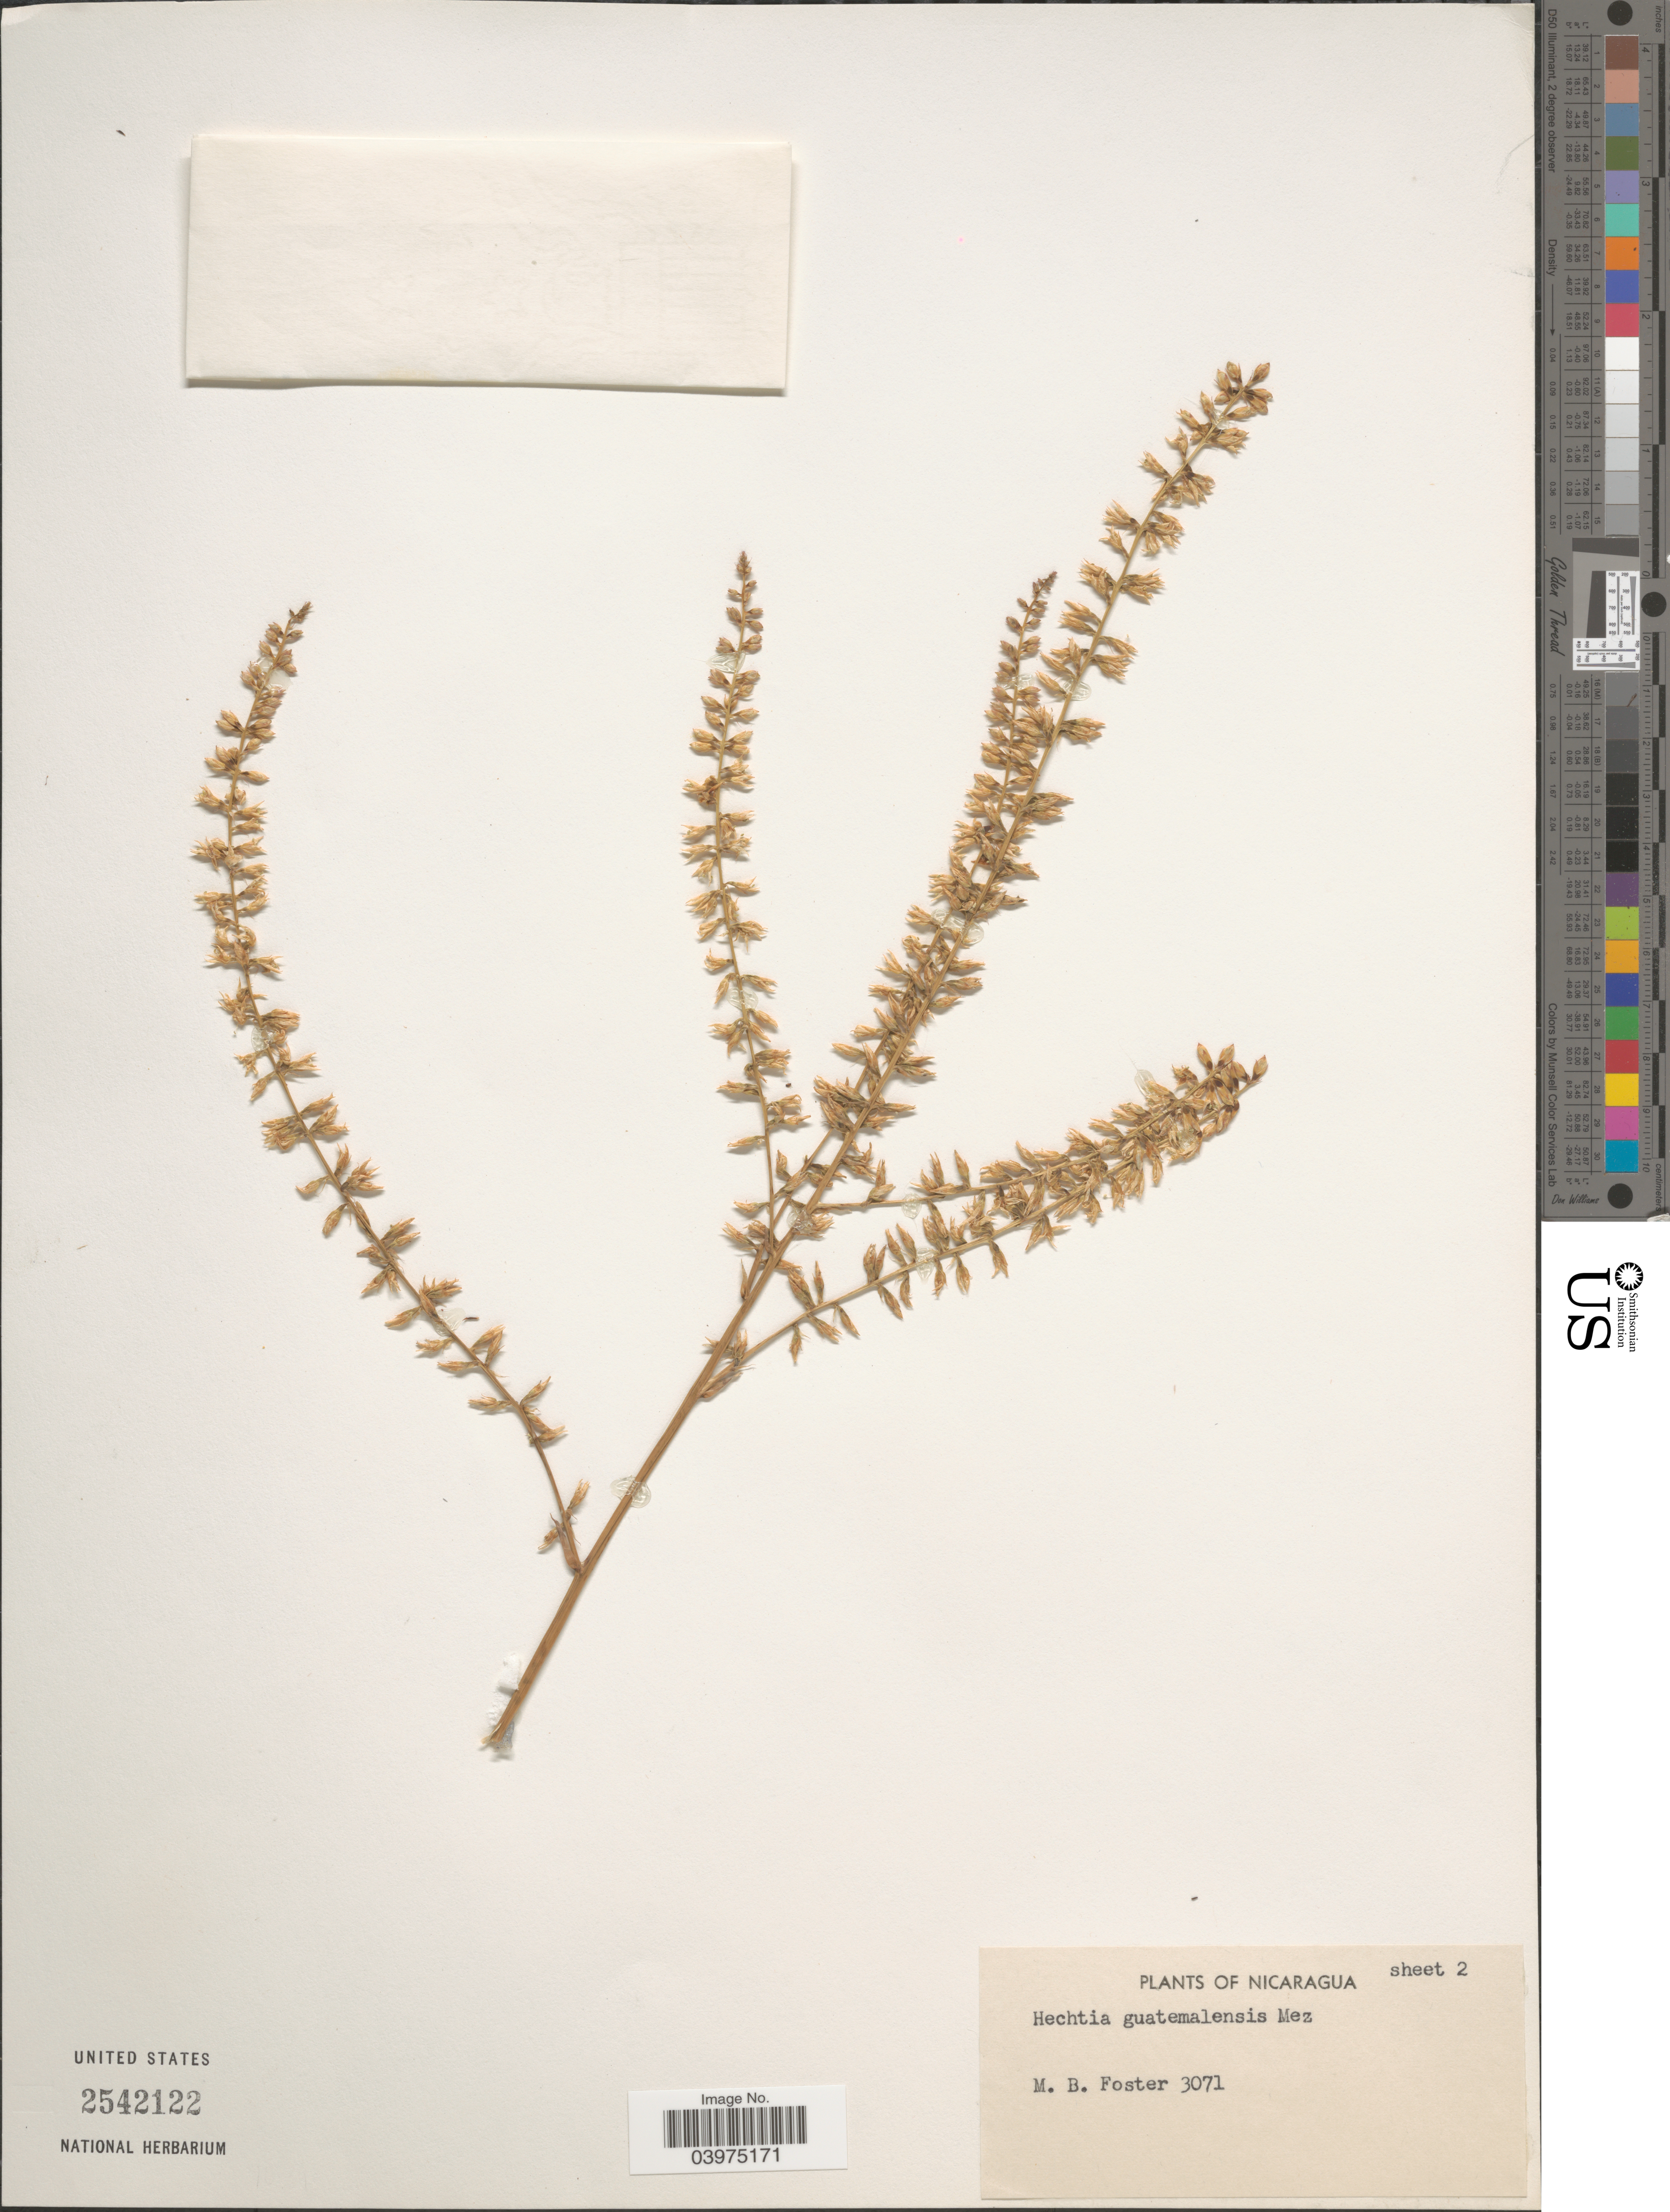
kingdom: Plantae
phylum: Tracheophyta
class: Liliopsida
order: Poales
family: Bromeliaceae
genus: Hechtia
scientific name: Hechtia guatemalensis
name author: Mez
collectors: M. B. Foster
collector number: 3071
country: Nicaragua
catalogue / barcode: US 2542122